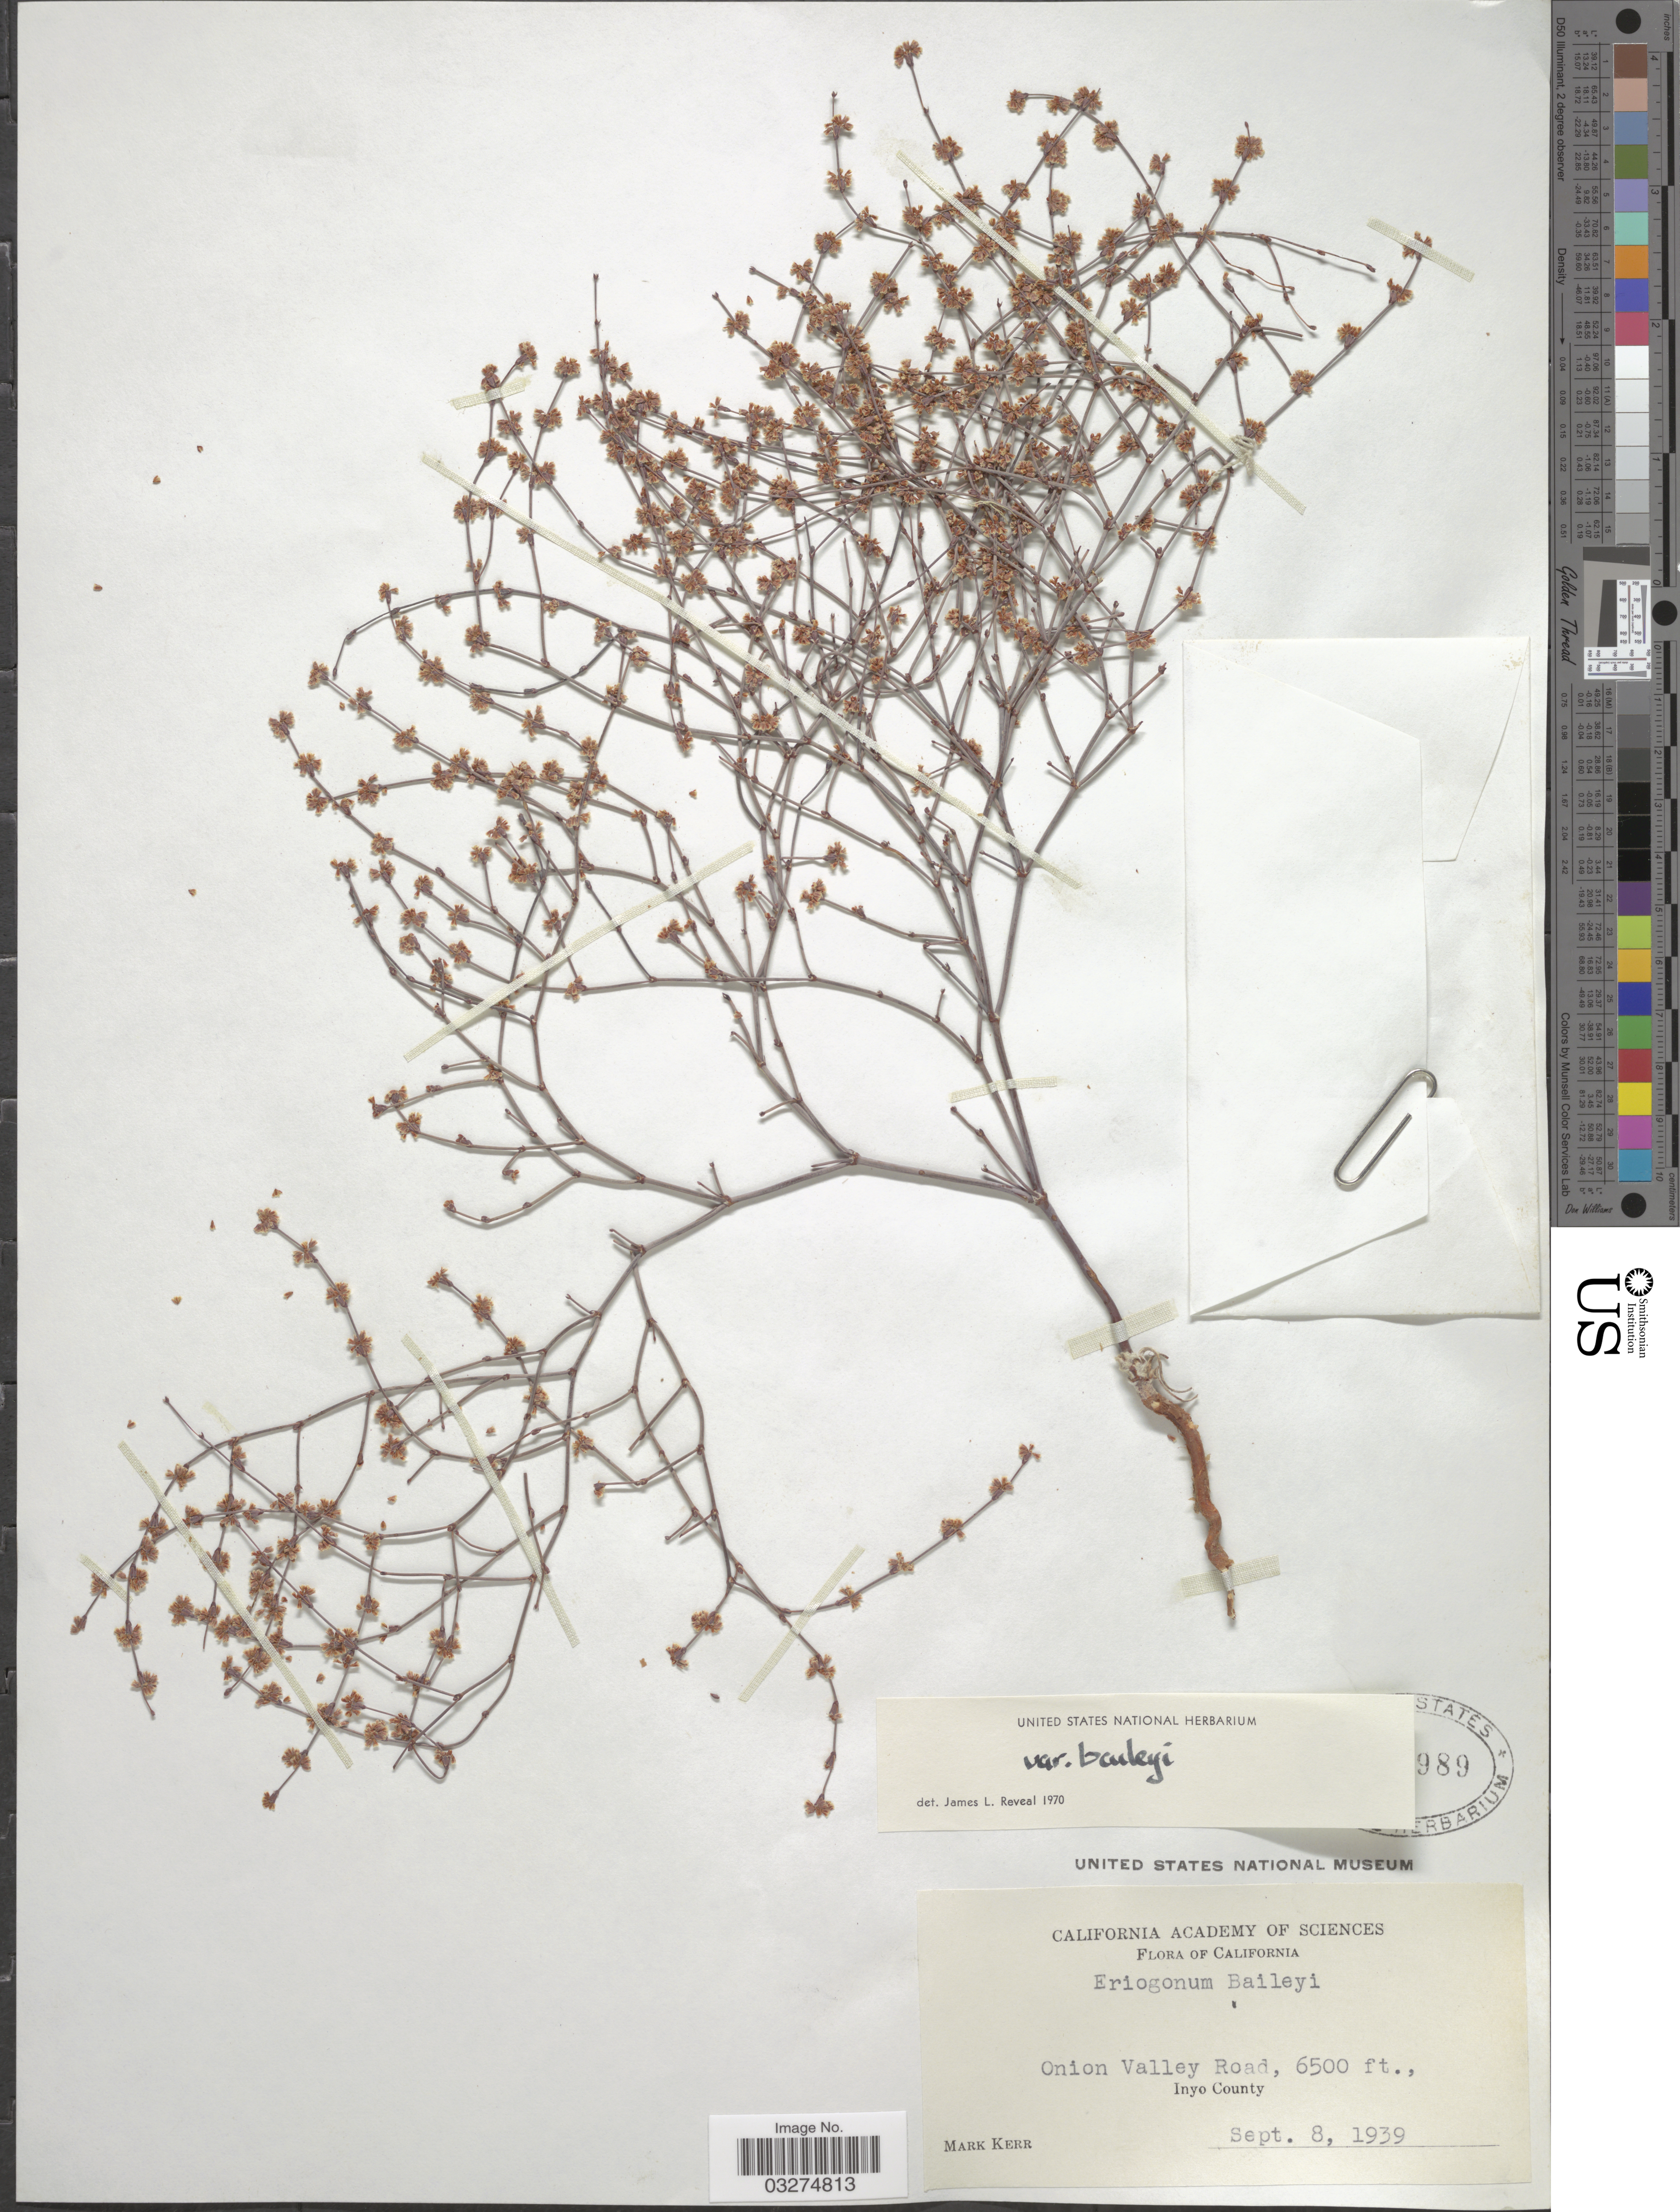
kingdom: Plantae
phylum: Tracheophyta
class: Magnoliopsida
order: Caryophyllales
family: Polygonaceae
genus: Eriogonum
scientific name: Eriogonum baileyi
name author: S. Watson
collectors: M. Kerr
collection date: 1939-09-08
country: United States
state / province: California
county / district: Inyo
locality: Onion Valley Road. Inyo County.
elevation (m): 1981